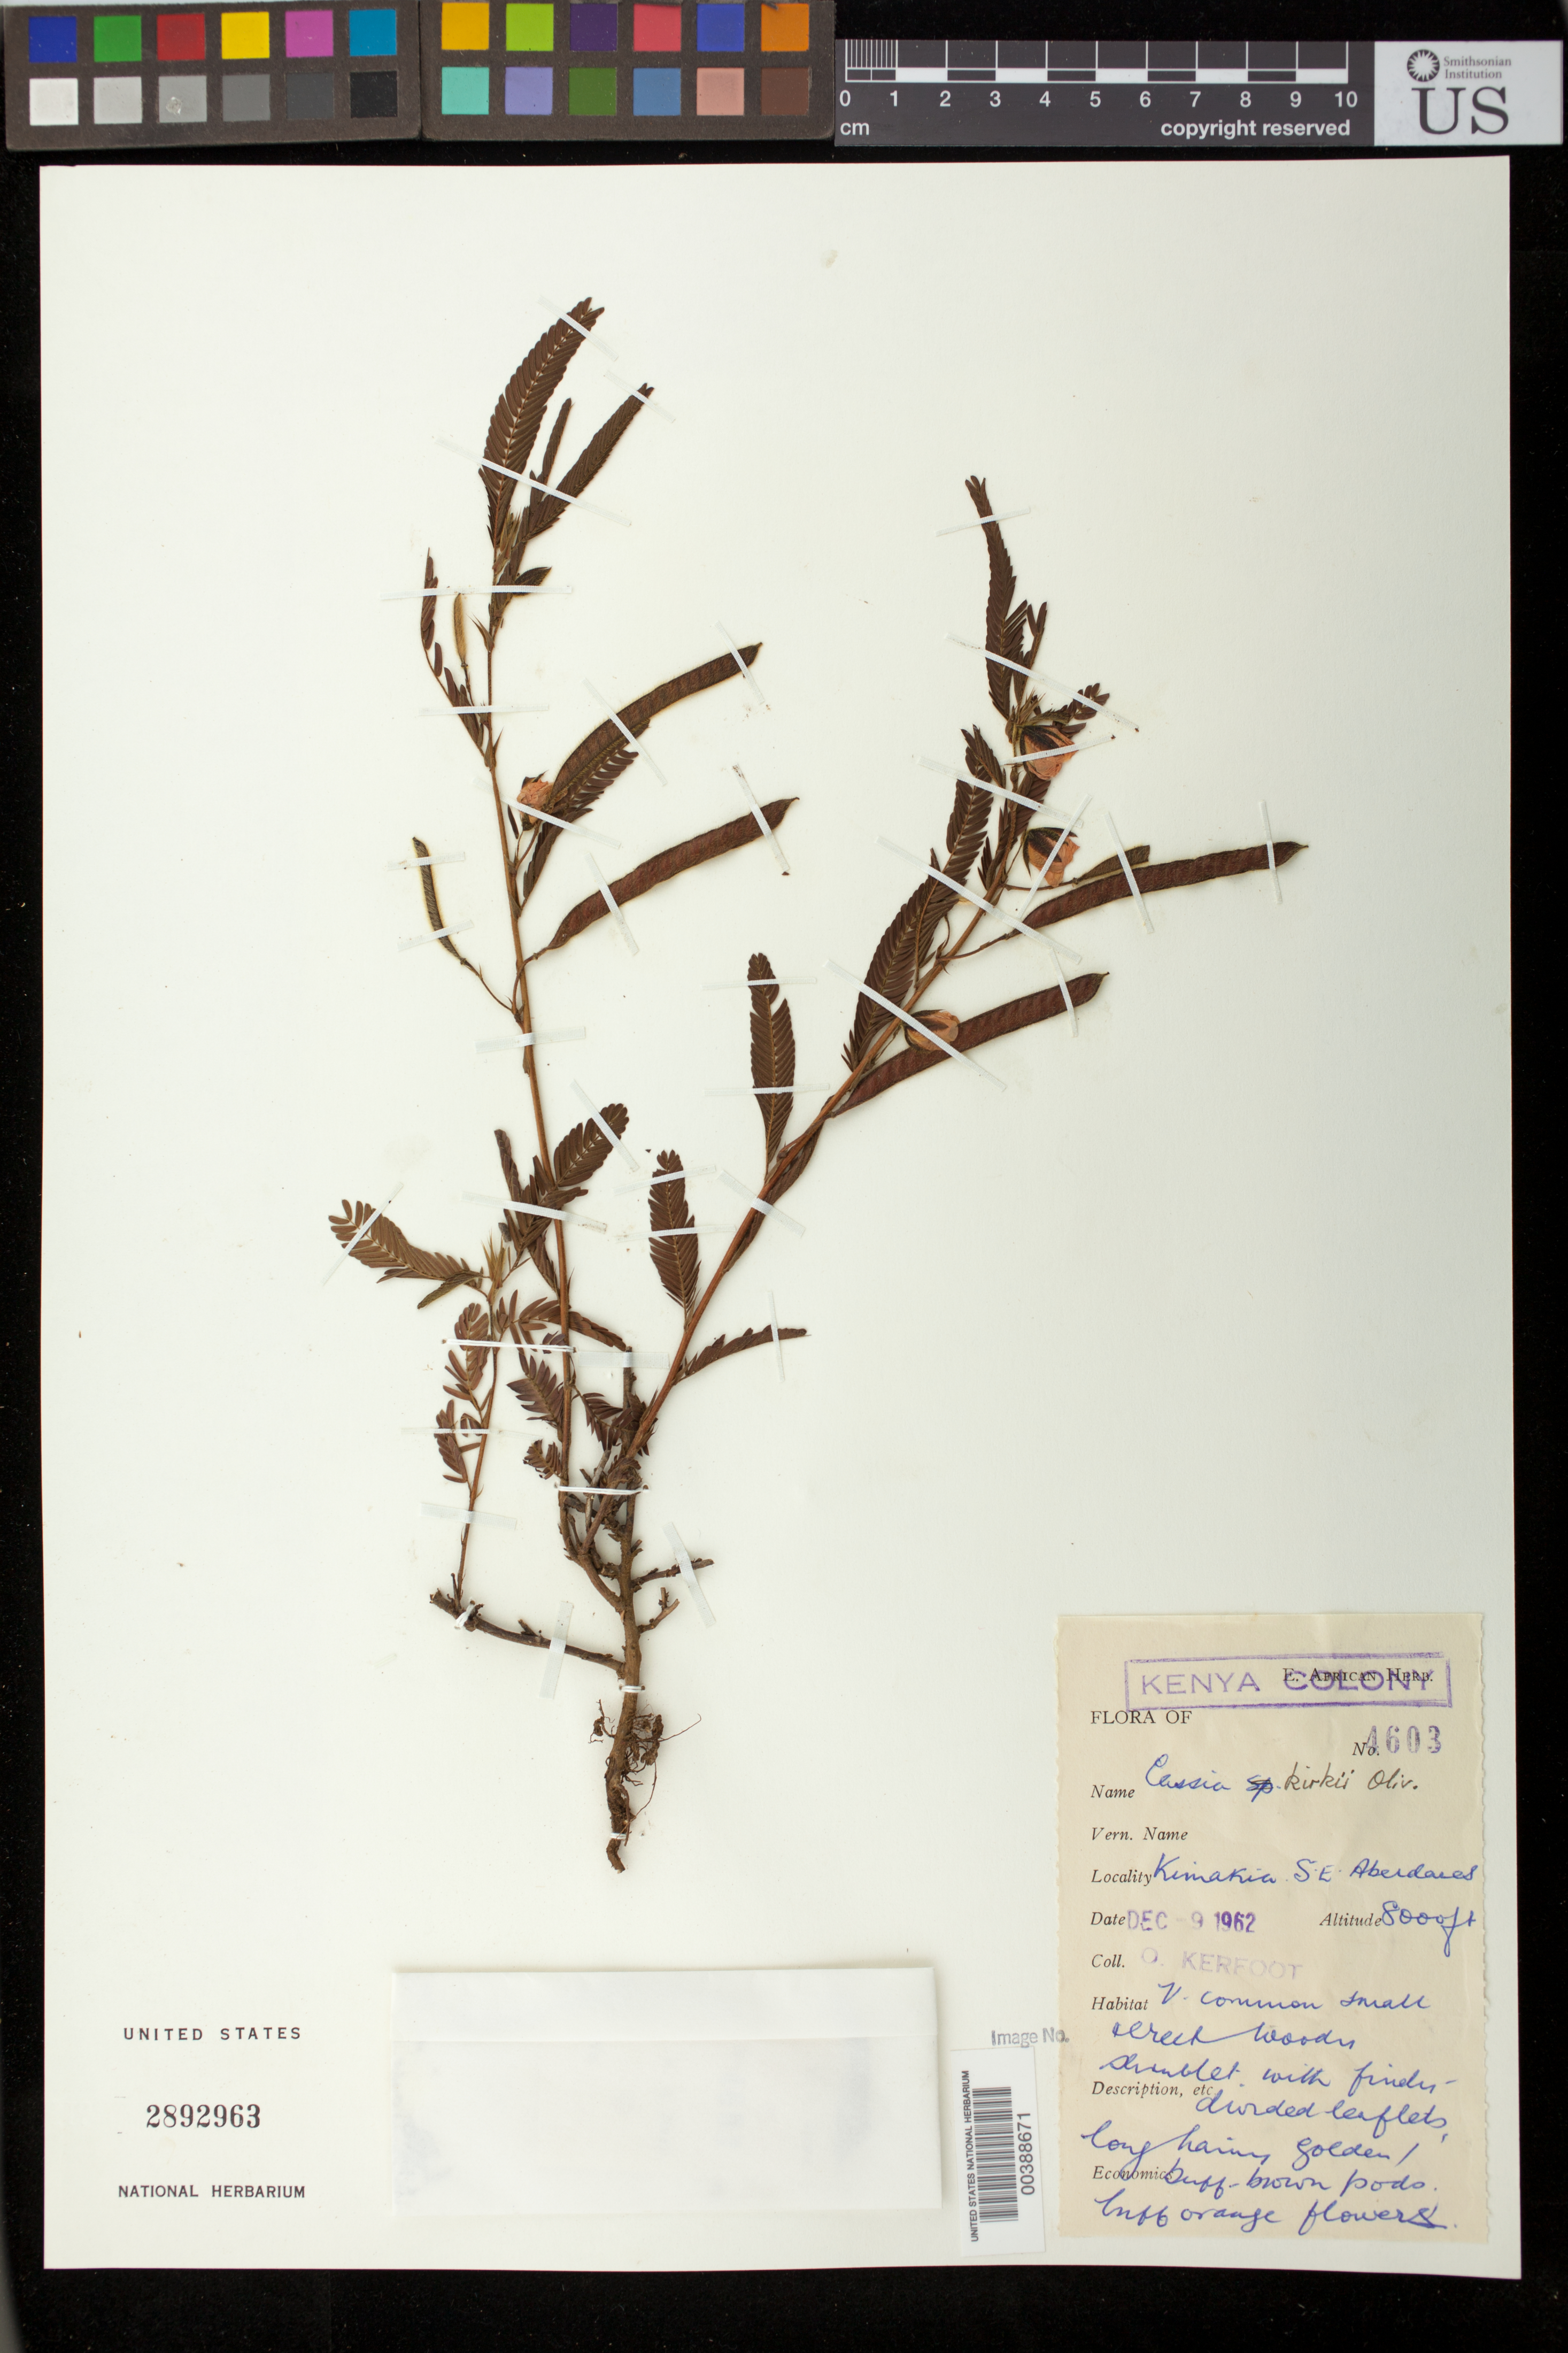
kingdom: Plantae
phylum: Tracheophyta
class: Magnoliopsida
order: Fabales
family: Fabaceae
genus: Chamaecrista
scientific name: Chamaecrista kirkii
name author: (Oliv.) Standl.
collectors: O. Kerfoot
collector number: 4603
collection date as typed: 09 Dec 1962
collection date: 1962-12-09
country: Kenya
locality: Kenya Colony, Kimakia S.E. Aberdares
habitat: V. common small creek woods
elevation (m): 2438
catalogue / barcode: US 2892963